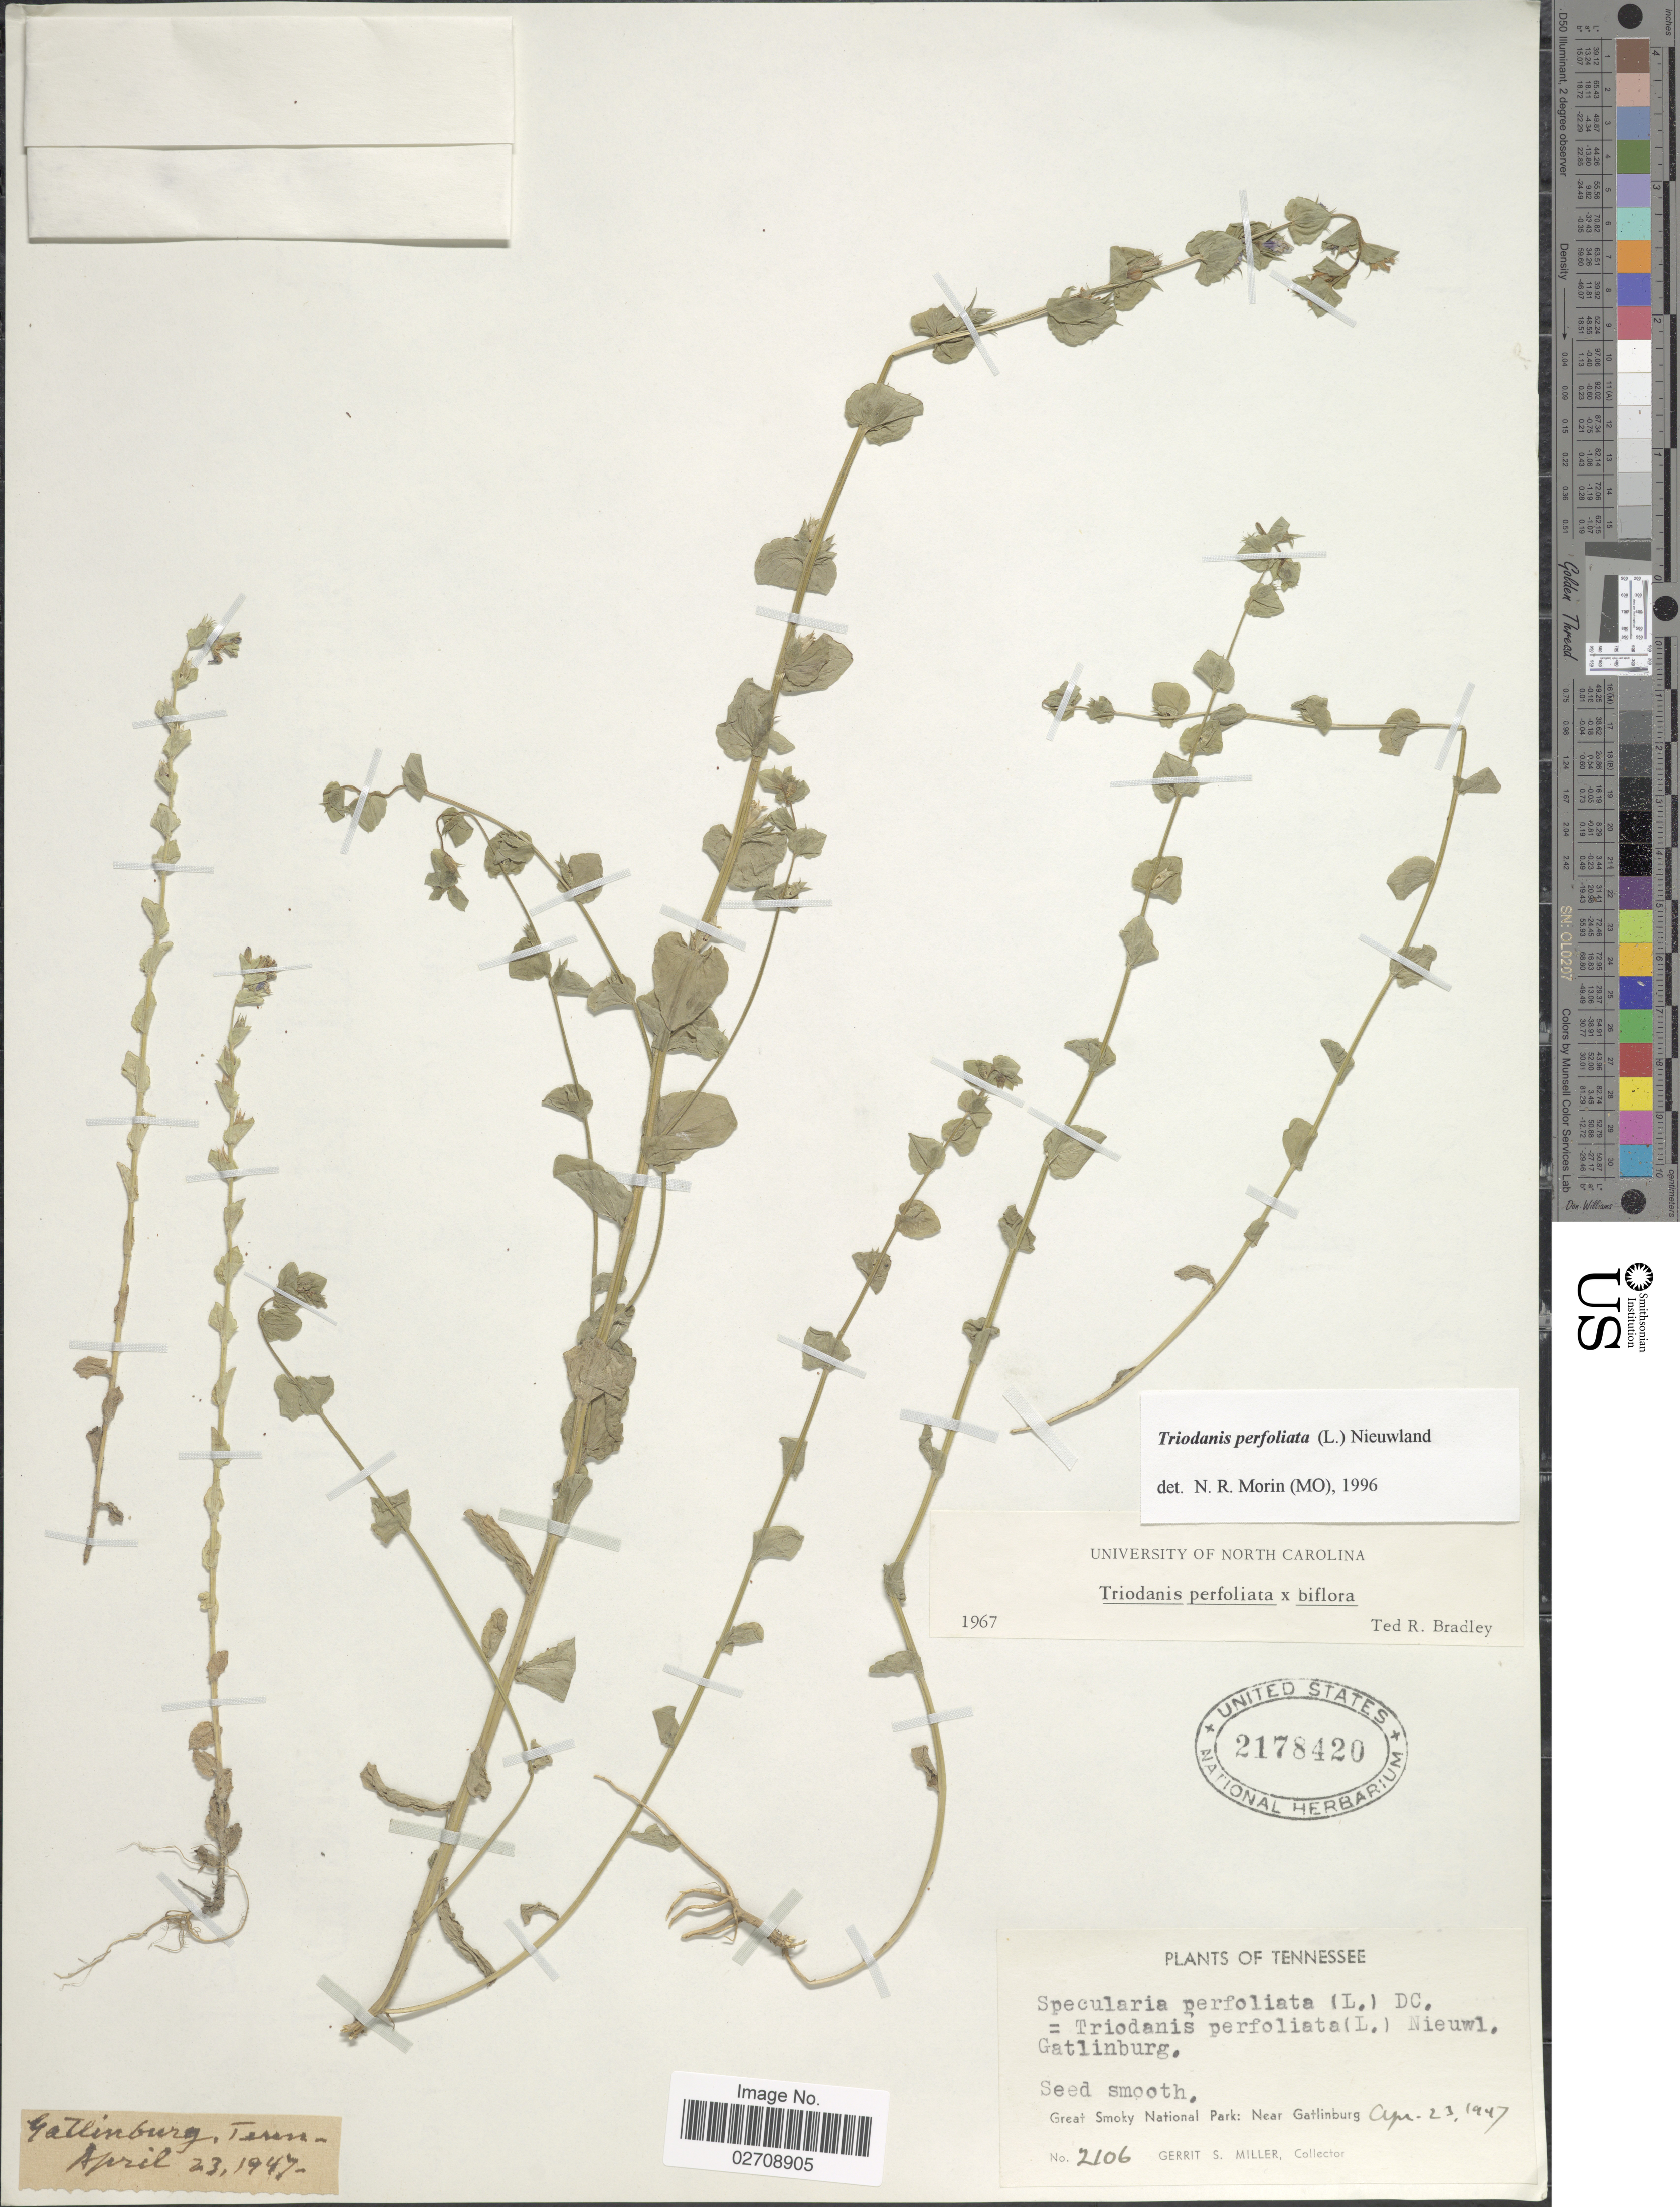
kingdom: Plantae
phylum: Tracheophyta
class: Magnoliopsida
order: Asterales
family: Campanulaceae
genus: Triodanis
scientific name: Triodanis perfoliata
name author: (L.) Nieuwl.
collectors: G. S. Miller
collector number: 2106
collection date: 1947-04-23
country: United States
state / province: Tennessee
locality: Great Smoky National Park: Near Gatlinburg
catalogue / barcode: US 2178420